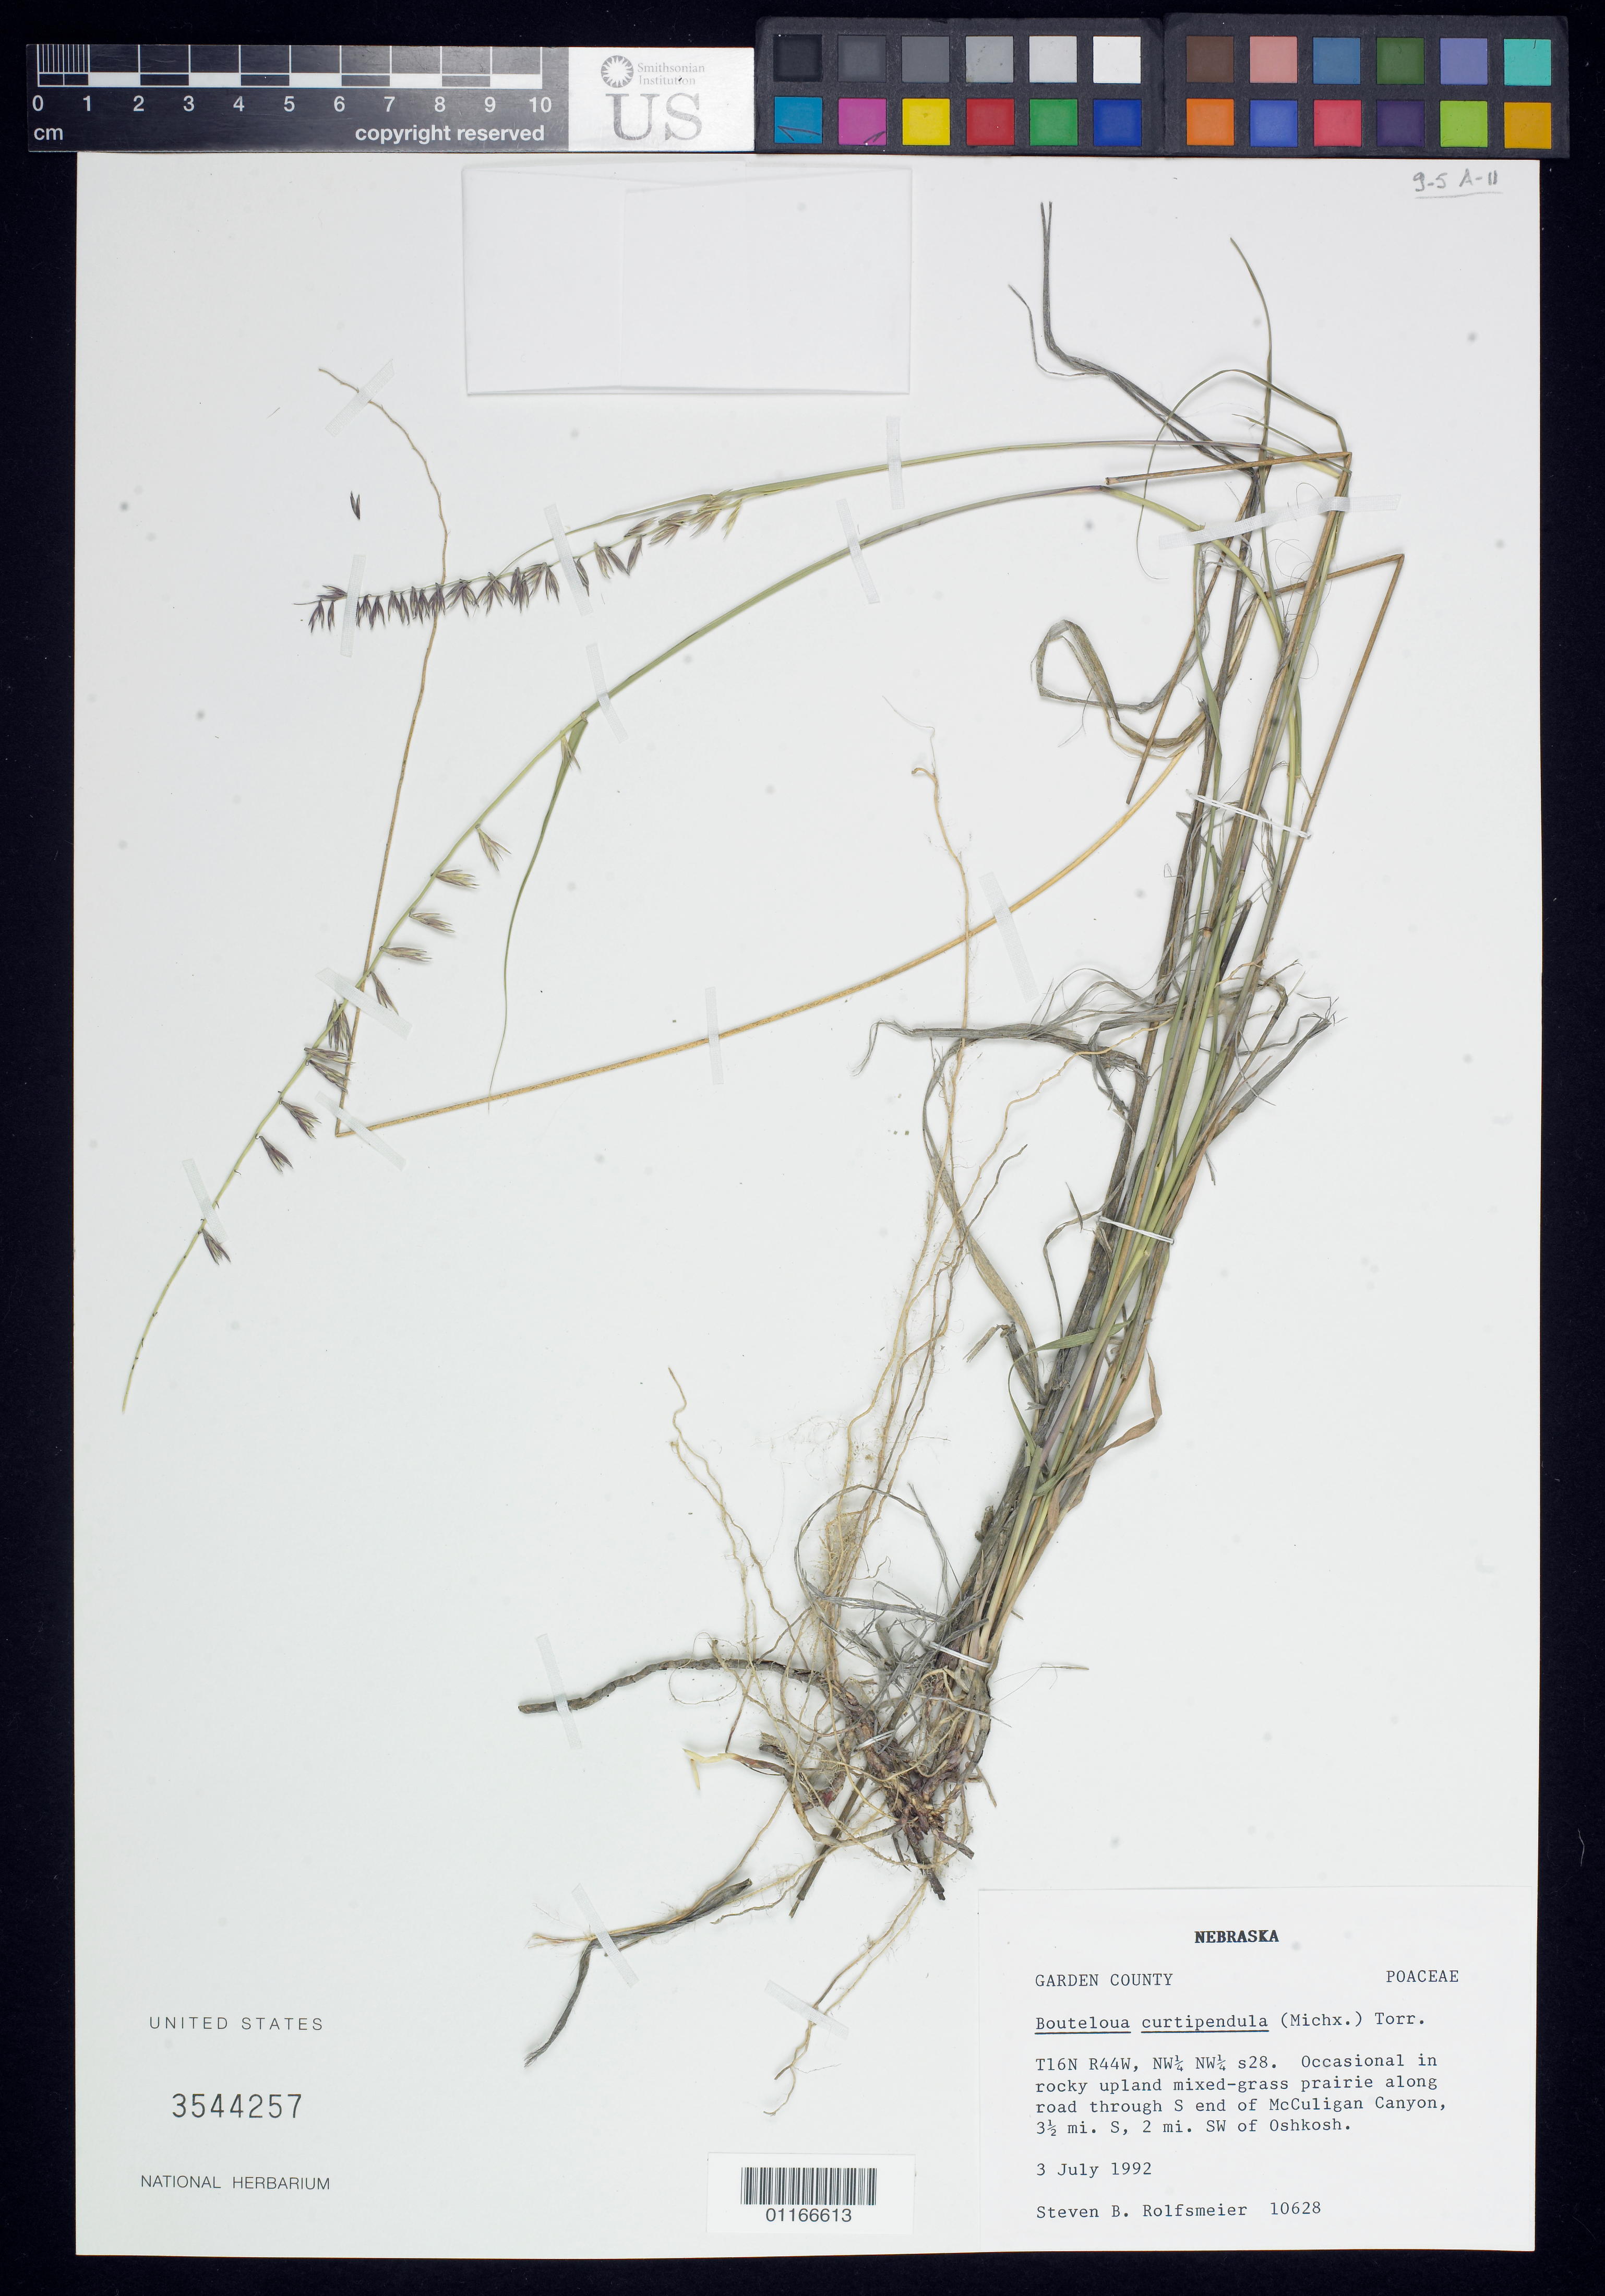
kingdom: Plantae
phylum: Tracheophyta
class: Liliopsida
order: Poales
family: Poaceae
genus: Bouteloua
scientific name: Bouteloua curtipendula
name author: (Michx.) Torr.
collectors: S. Rolfsmeier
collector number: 10628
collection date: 1992-07-03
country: United States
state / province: Nebraska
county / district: Garden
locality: T 16 N R 44 W, 1/4 NW s28. 3.5 miles S, 2 miless SW Oshkosh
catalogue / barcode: US 3544257